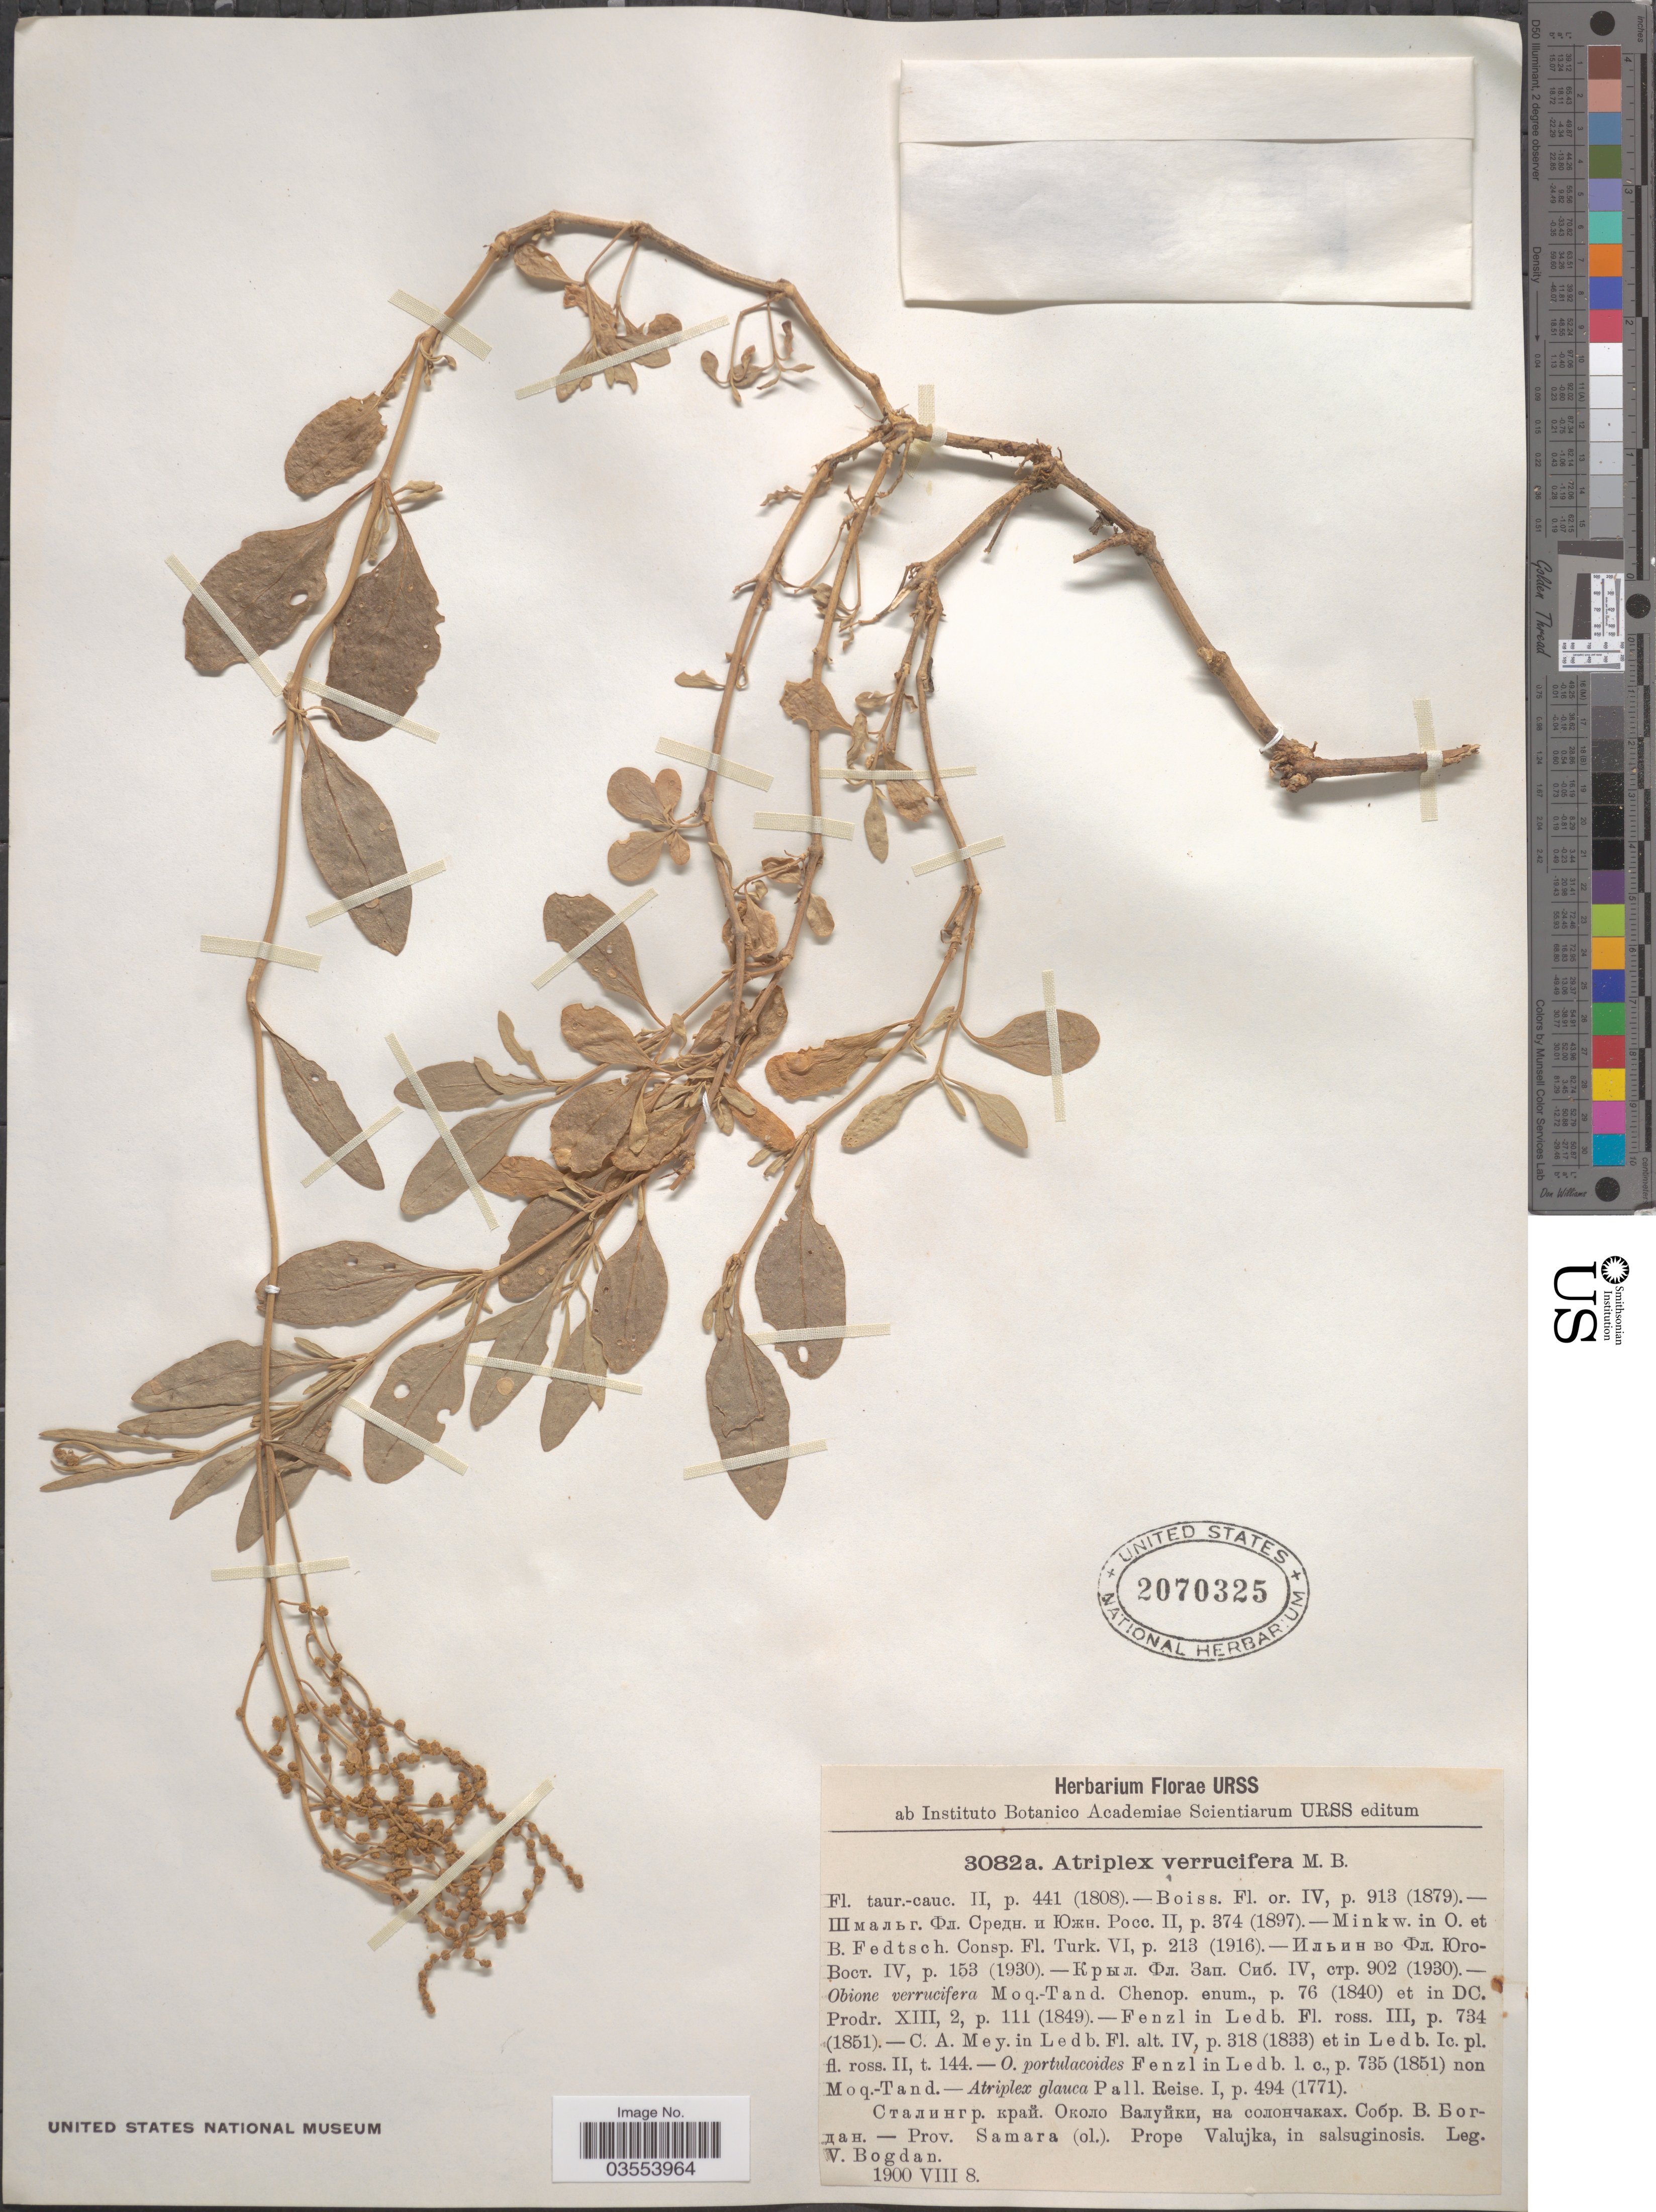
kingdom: Plantae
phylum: Tracheophyta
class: Magnoliopsida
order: Caryophyllales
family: Amaranthaceae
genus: Atriplex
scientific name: Atriplex verrucifera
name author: M. Bieb.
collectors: V. Bogdan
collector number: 3082a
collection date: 1900-08-08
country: Russian Federation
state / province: Samara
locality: Prov. Samara (ol.). Prope Valujka, in salsuginosis.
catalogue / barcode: US 2070325